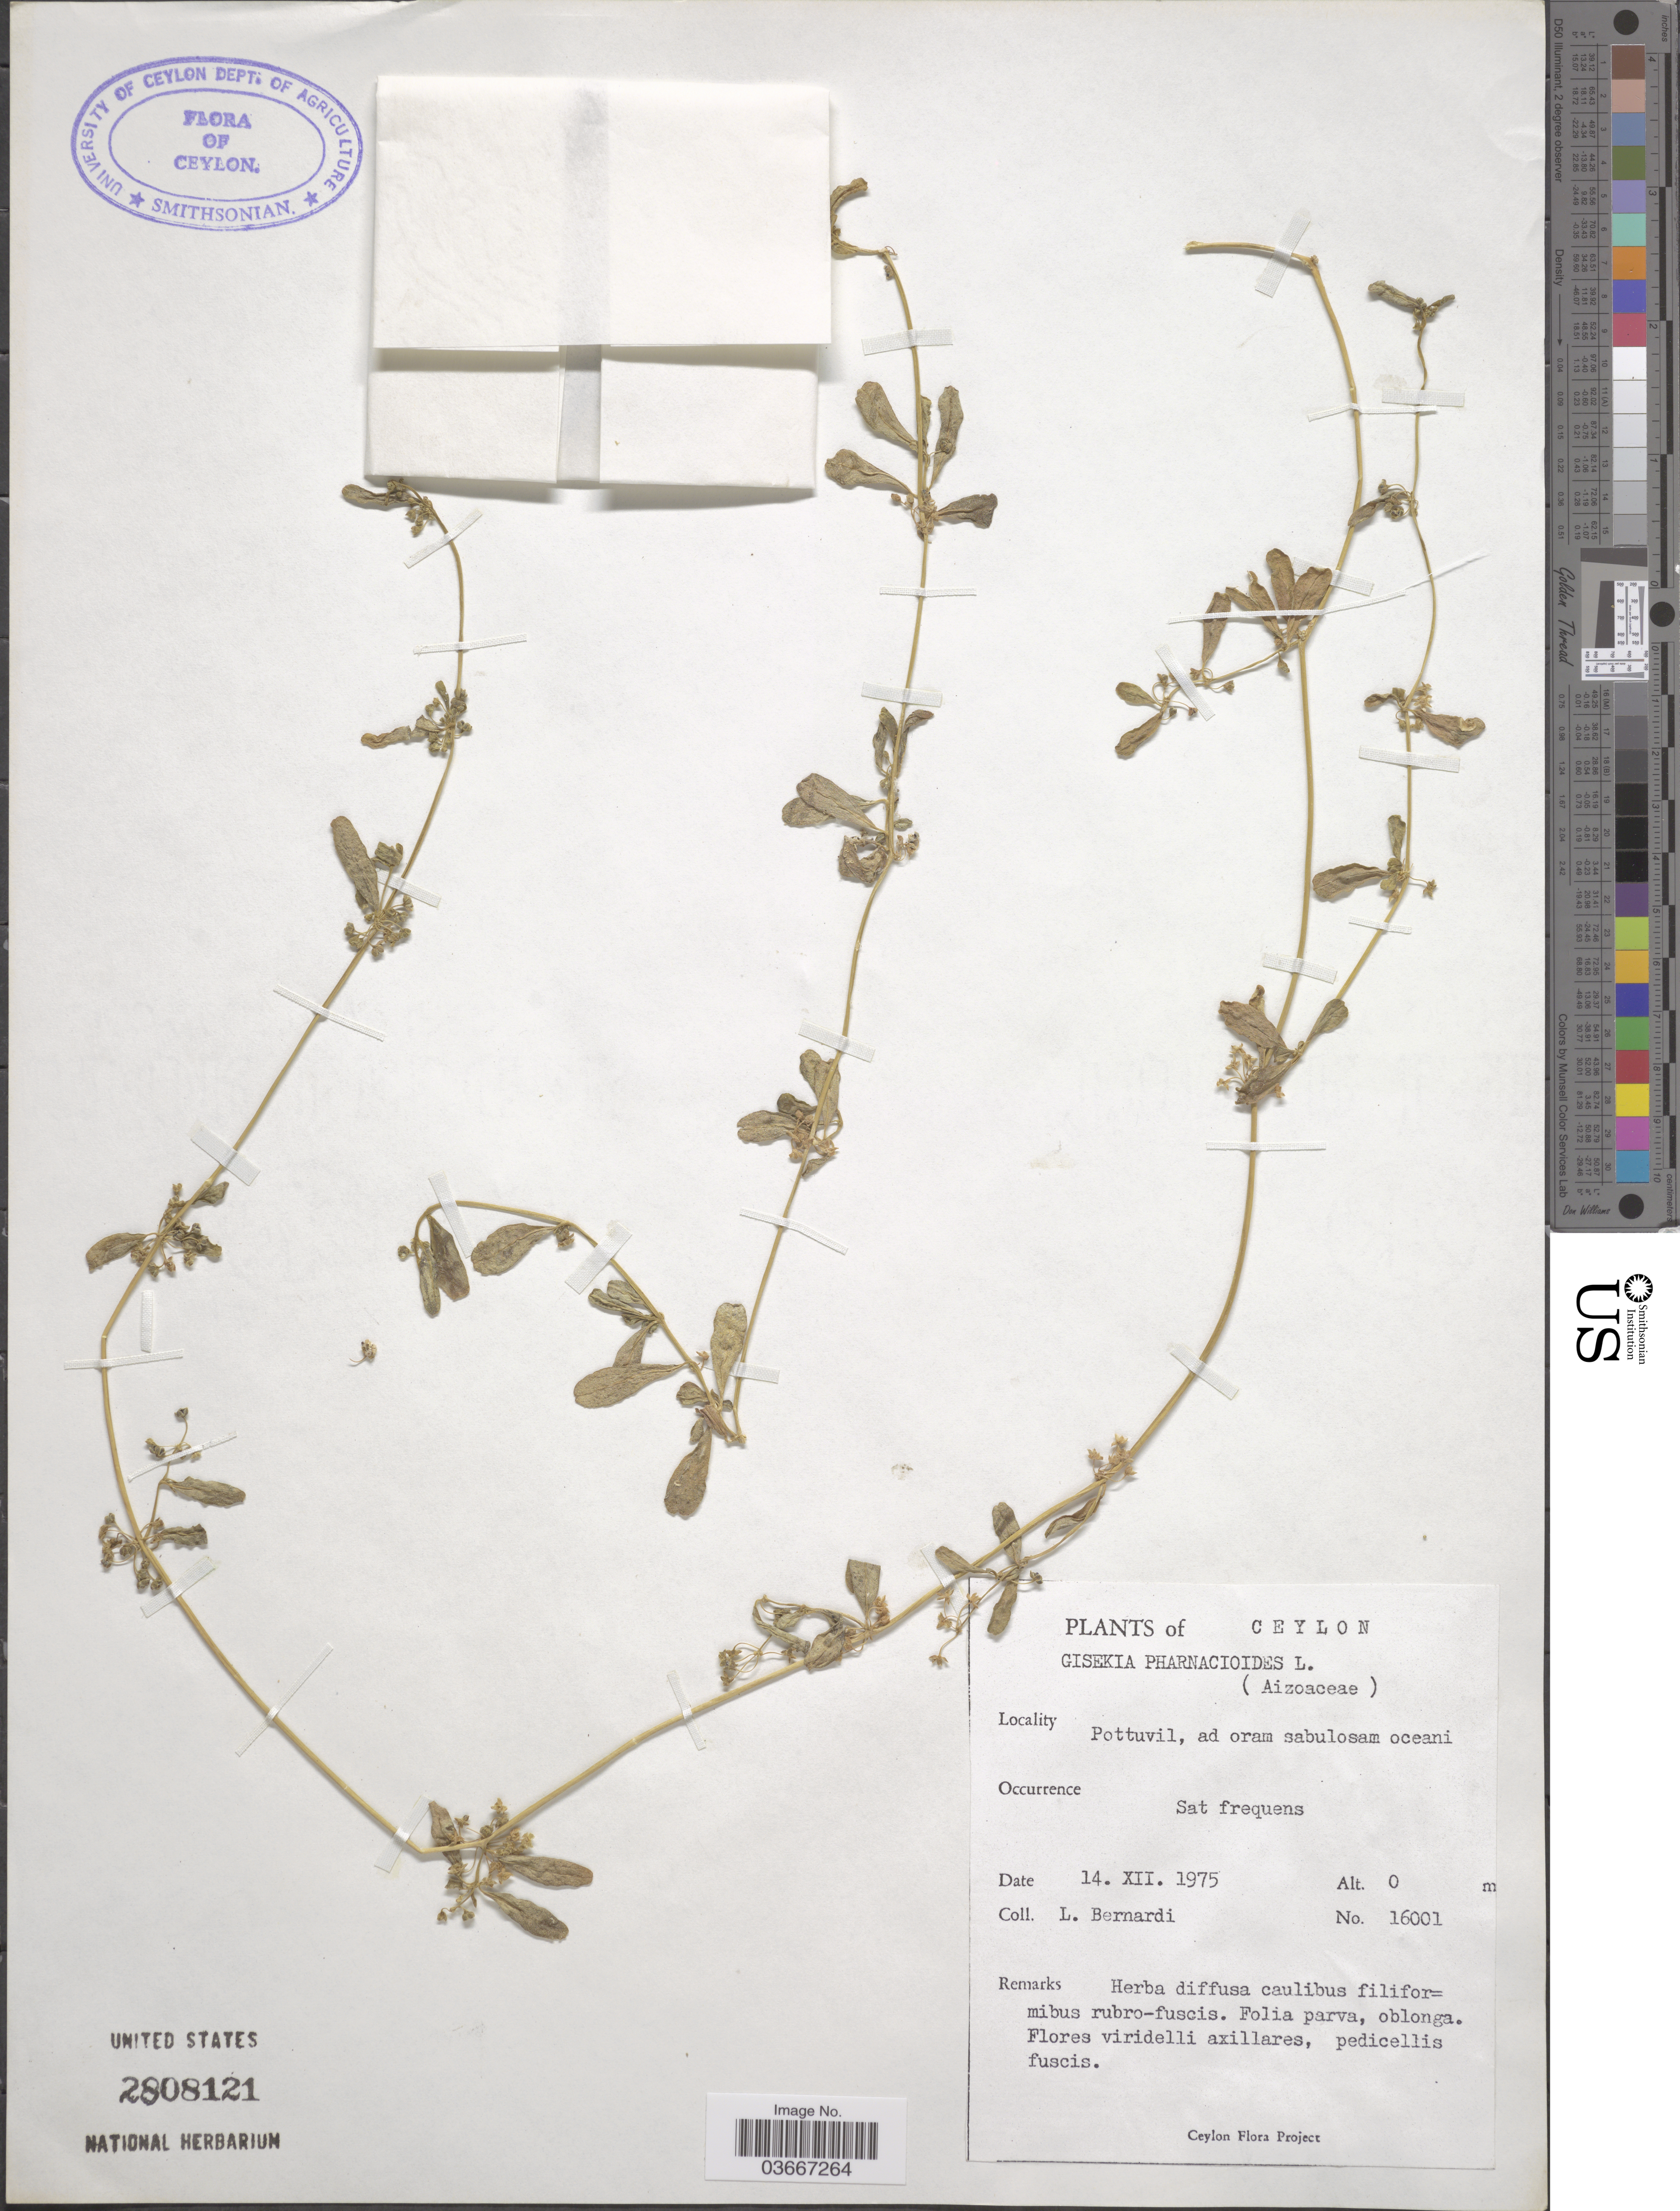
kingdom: Plantae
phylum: Tracheophyta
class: Magnoliopsida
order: Caryophyllales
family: Gisekiaceae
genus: Gisekia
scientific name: Gisekia sp.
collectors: L. Bernardi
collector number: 16001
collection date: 1975-12-14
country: Sri Lanka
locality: Ceylon. Pottuvil, ad oram sabulosam oceani.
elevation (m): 0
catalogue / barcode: US 2808121